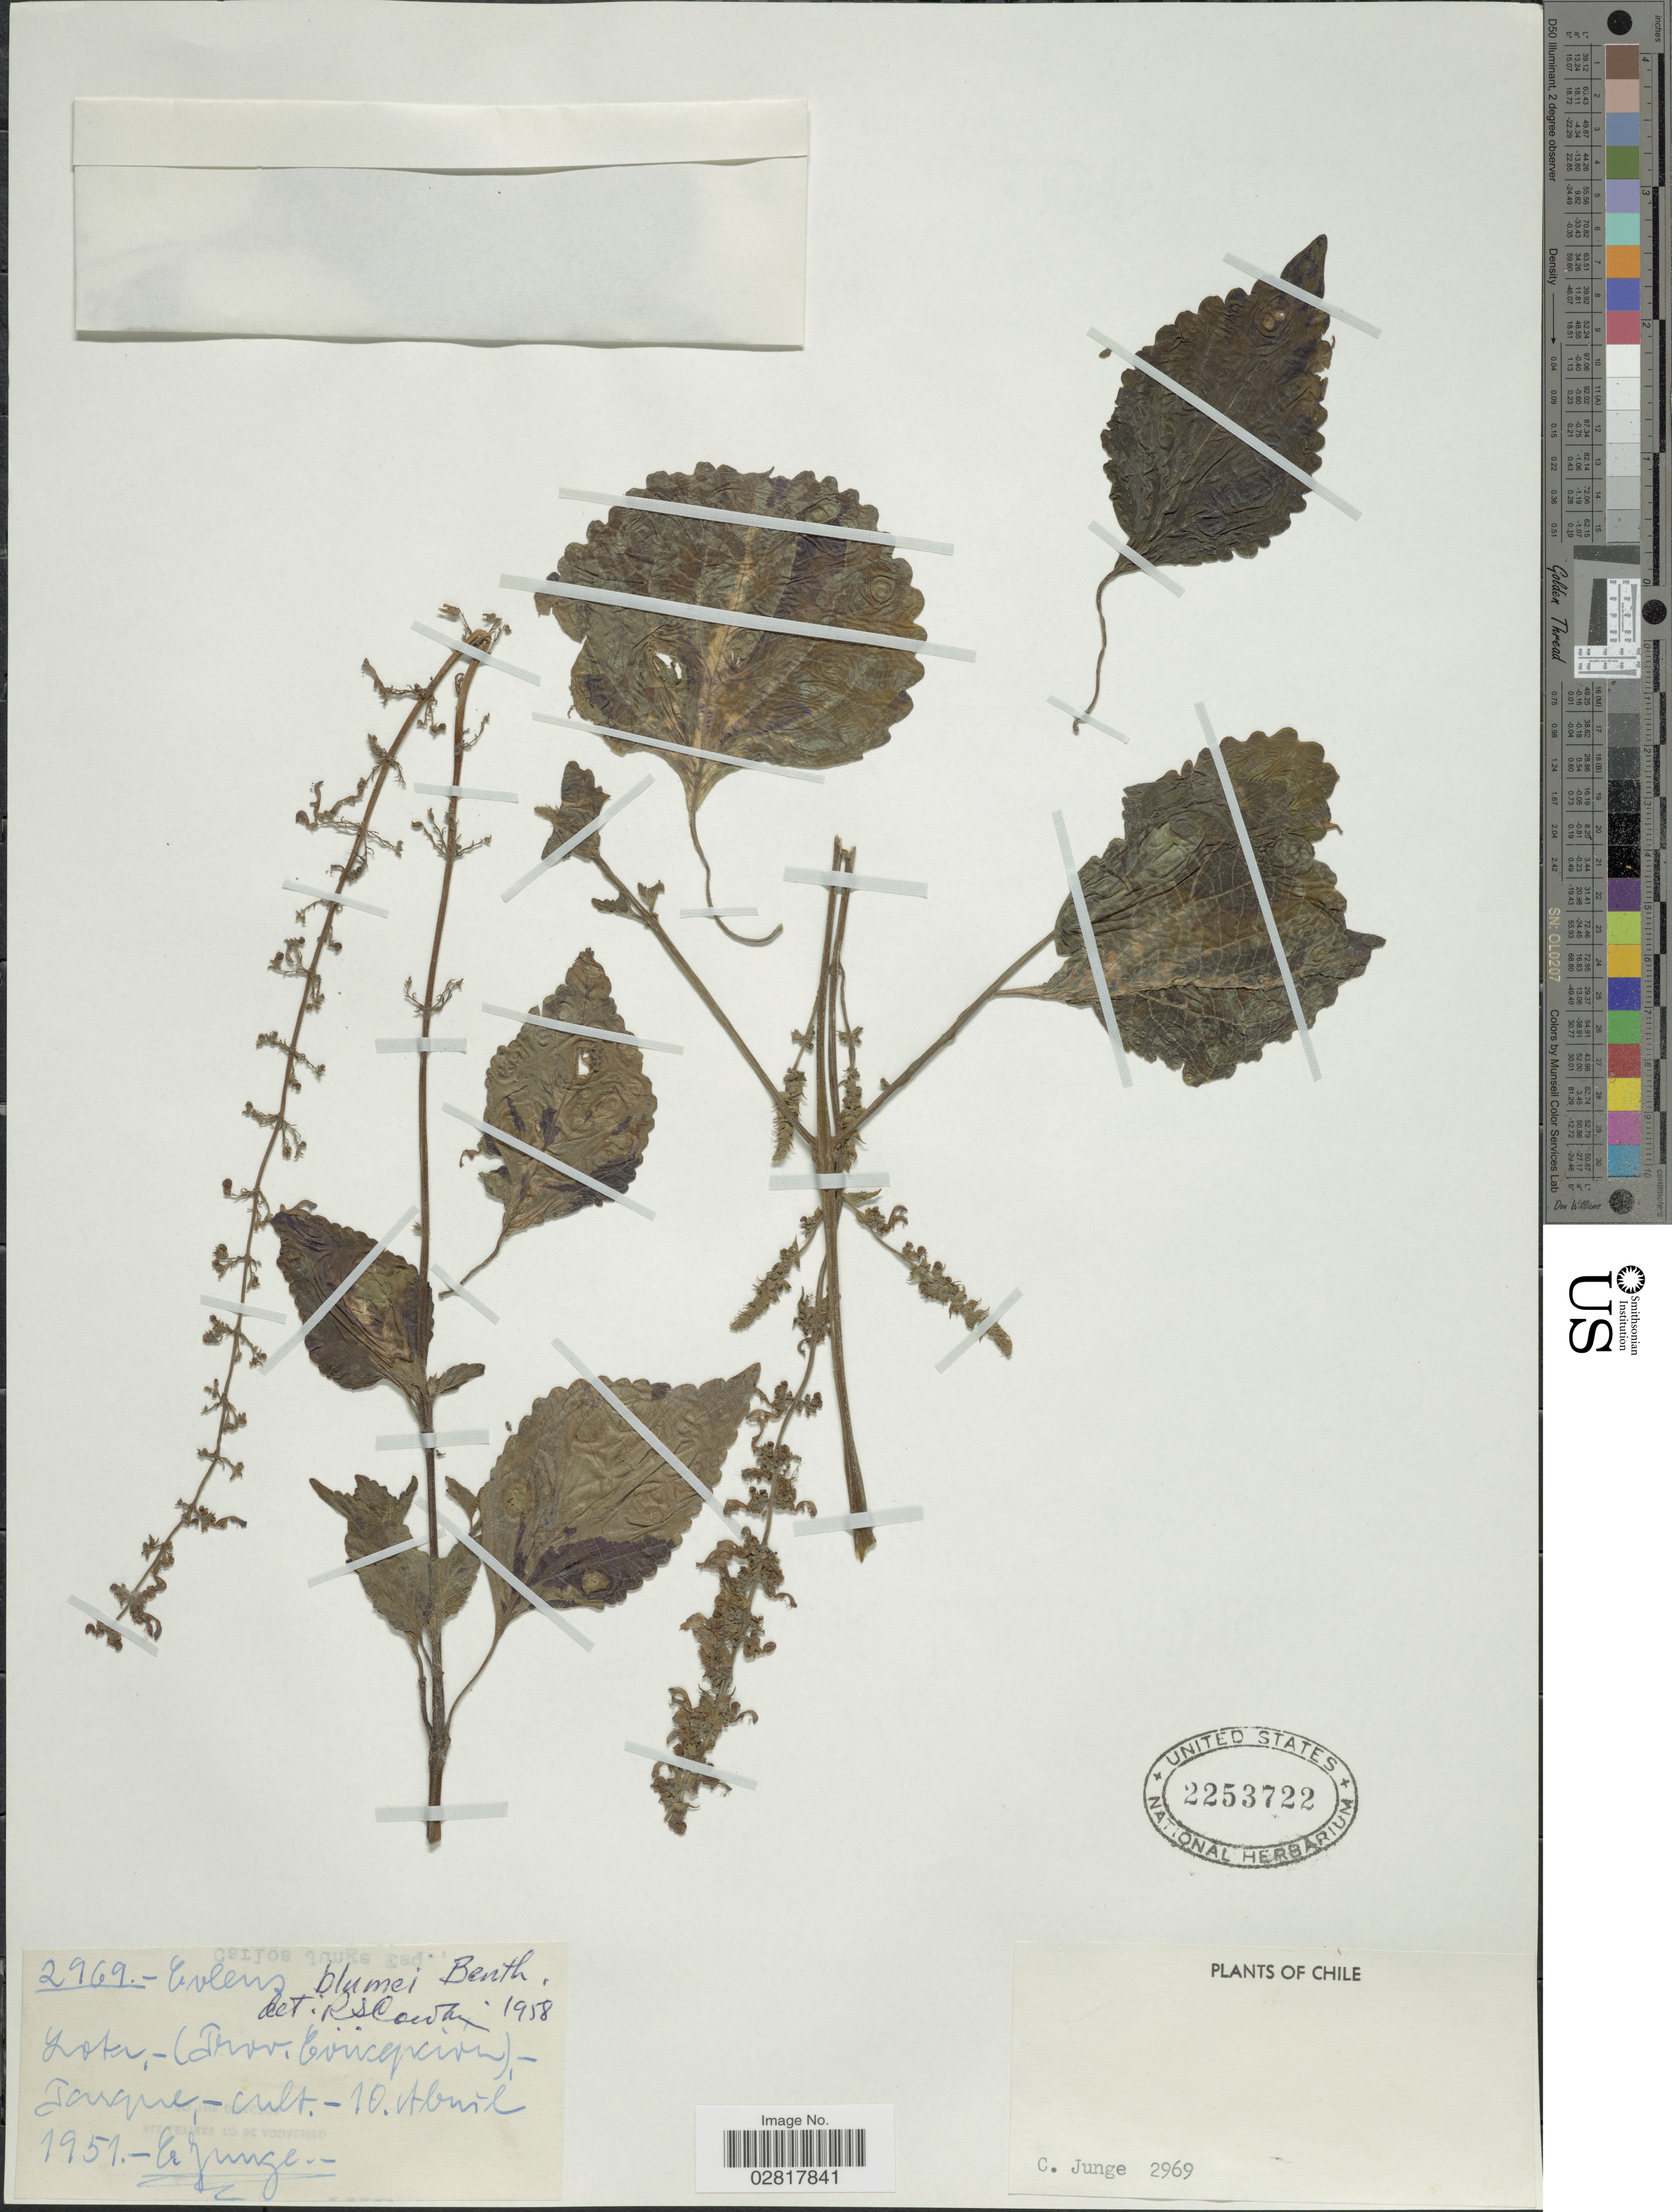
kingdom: Plantae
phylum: Tracheophyta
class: Magnoliopsida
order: Lamiales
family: Lamiaceae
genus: Plectranthus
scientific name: Plectranthus scutellarioides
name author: (L.) R. Br.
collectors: C. Junge & E. Junge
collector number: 2969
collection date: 1951-04-10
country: Chile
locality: Lota (Prov. Concepción) Parque.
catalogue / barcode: US 2253722